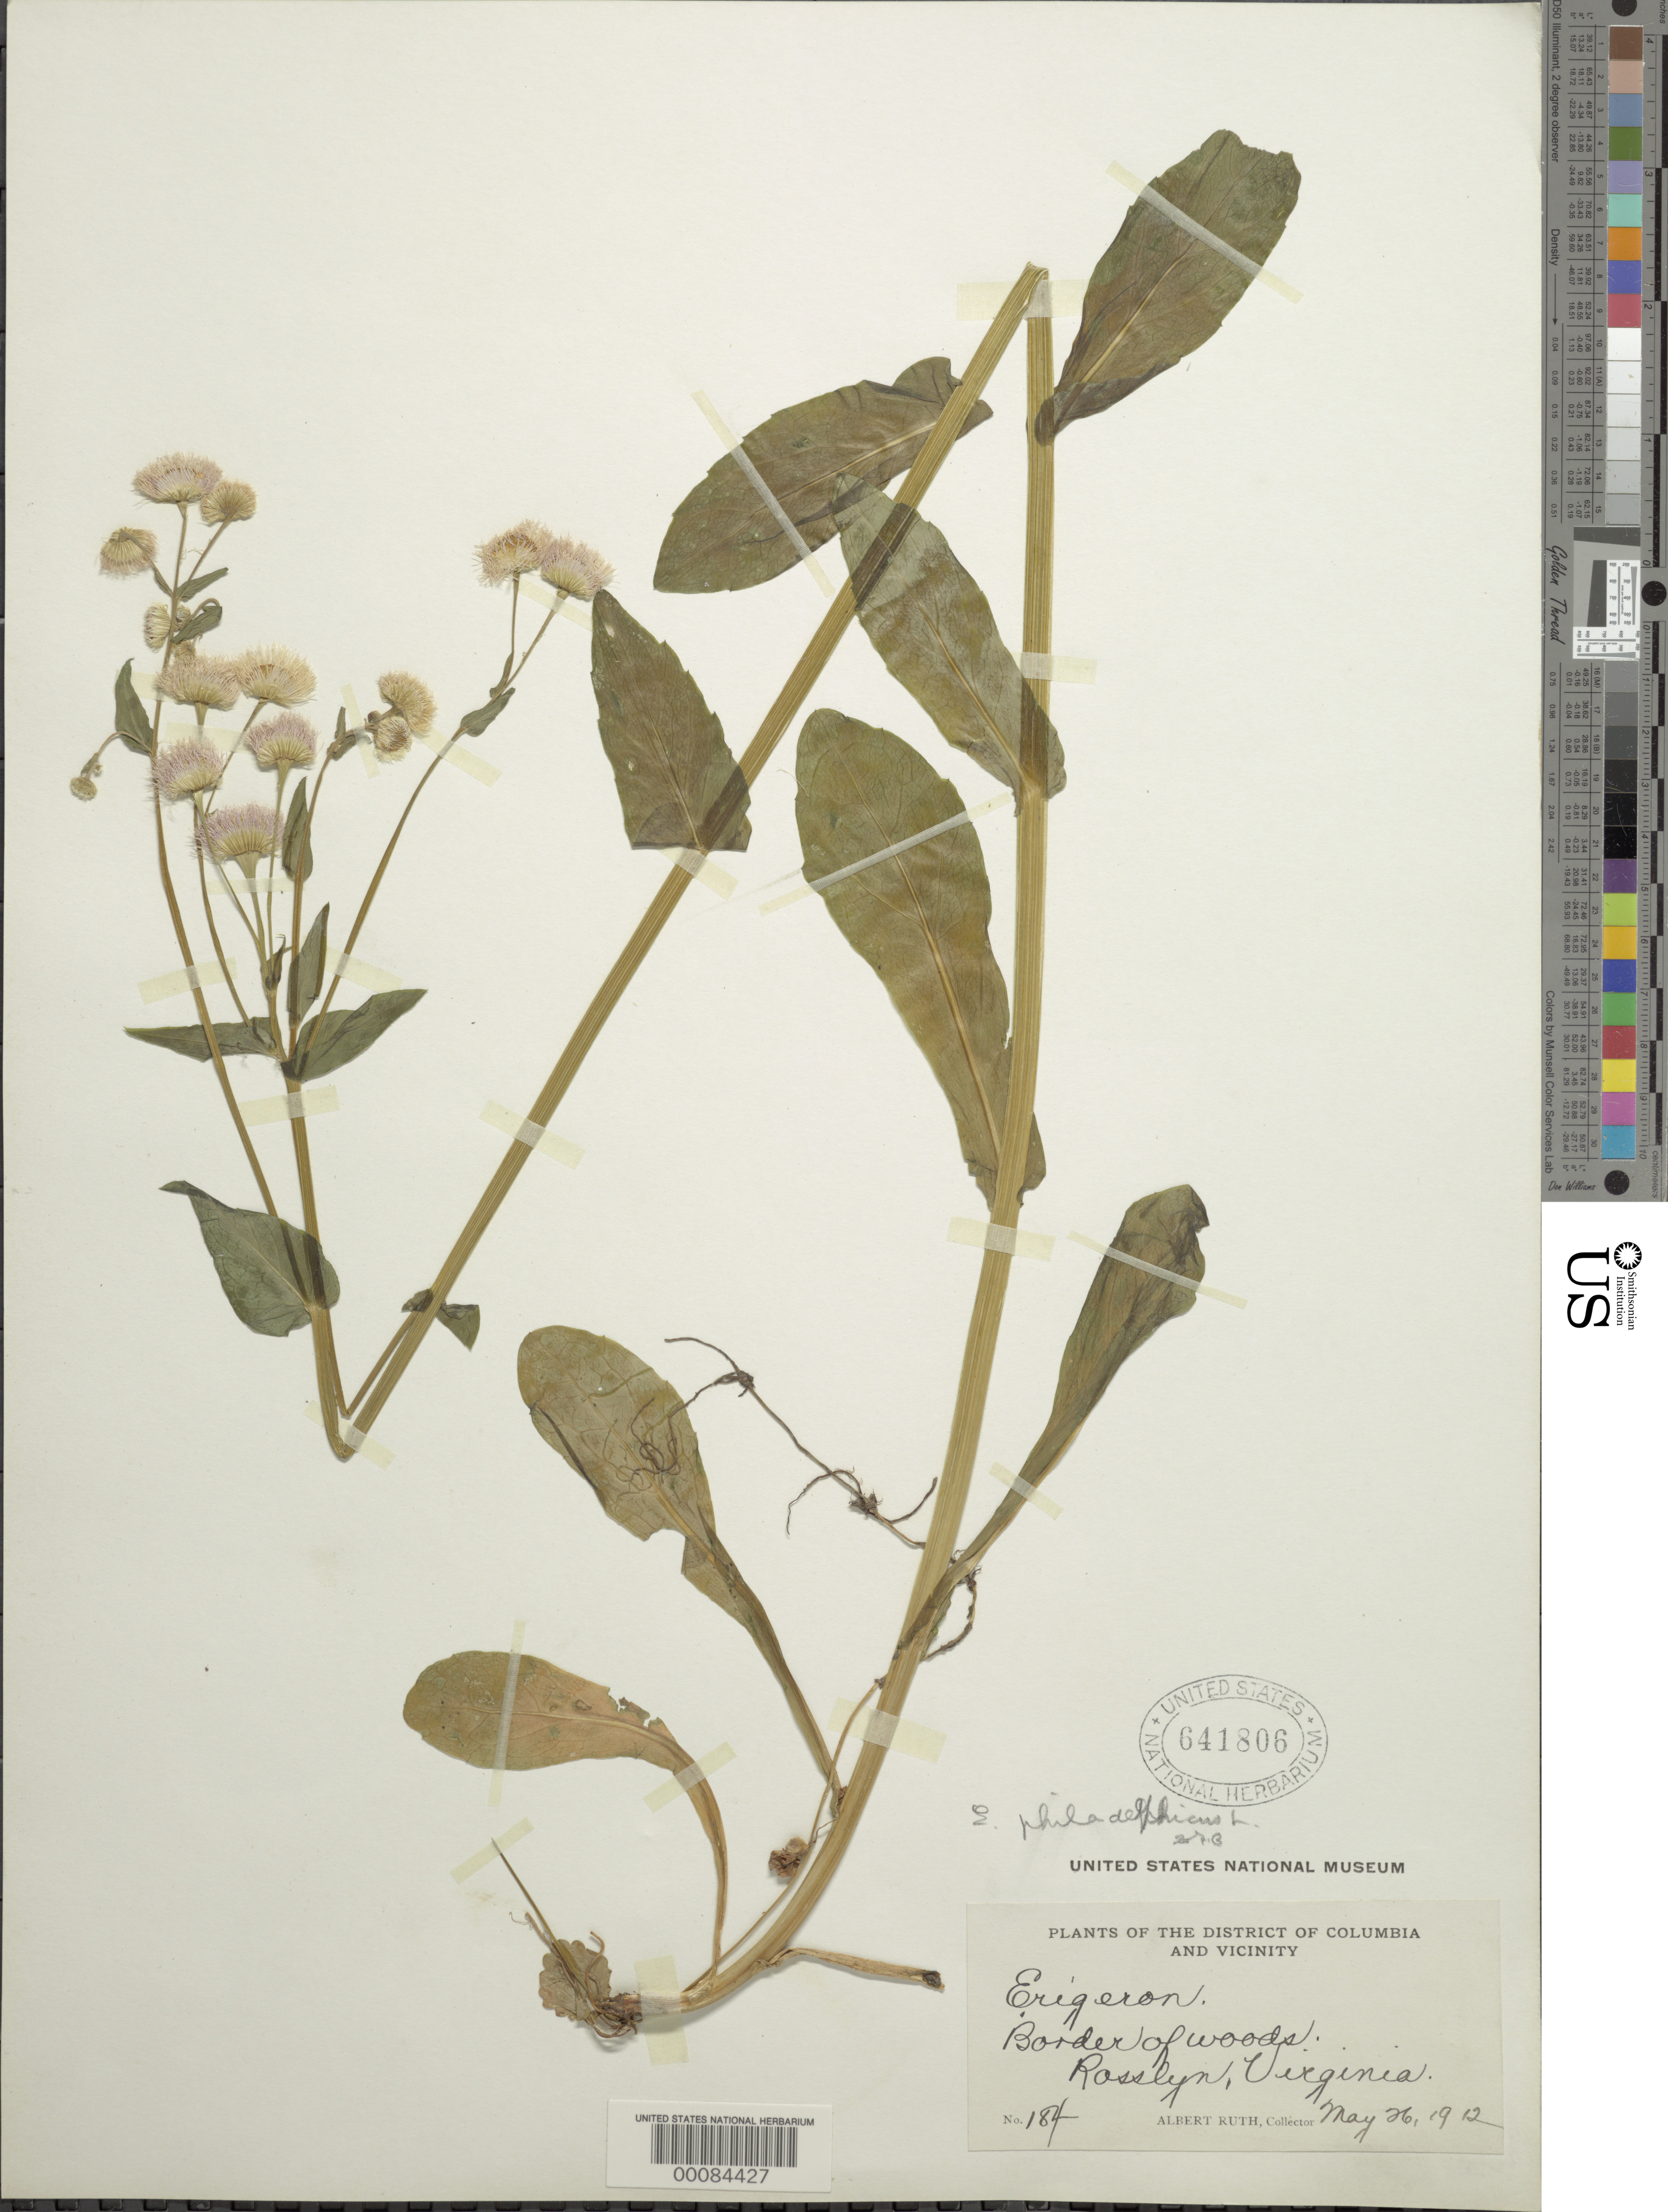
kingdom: Plantae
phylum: Tracheophyta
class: Magnoliopsida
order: Asterales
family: Asteraceae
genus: Erigeron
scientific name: Erigeron philadelphicus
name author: L.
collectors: A. Ruth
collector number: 184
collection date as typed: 26 May 1912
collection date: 1912-05-26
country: United States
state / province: Virginia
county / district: Arlington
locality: Rosslyn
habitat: Border of woods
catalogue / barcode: US 641806